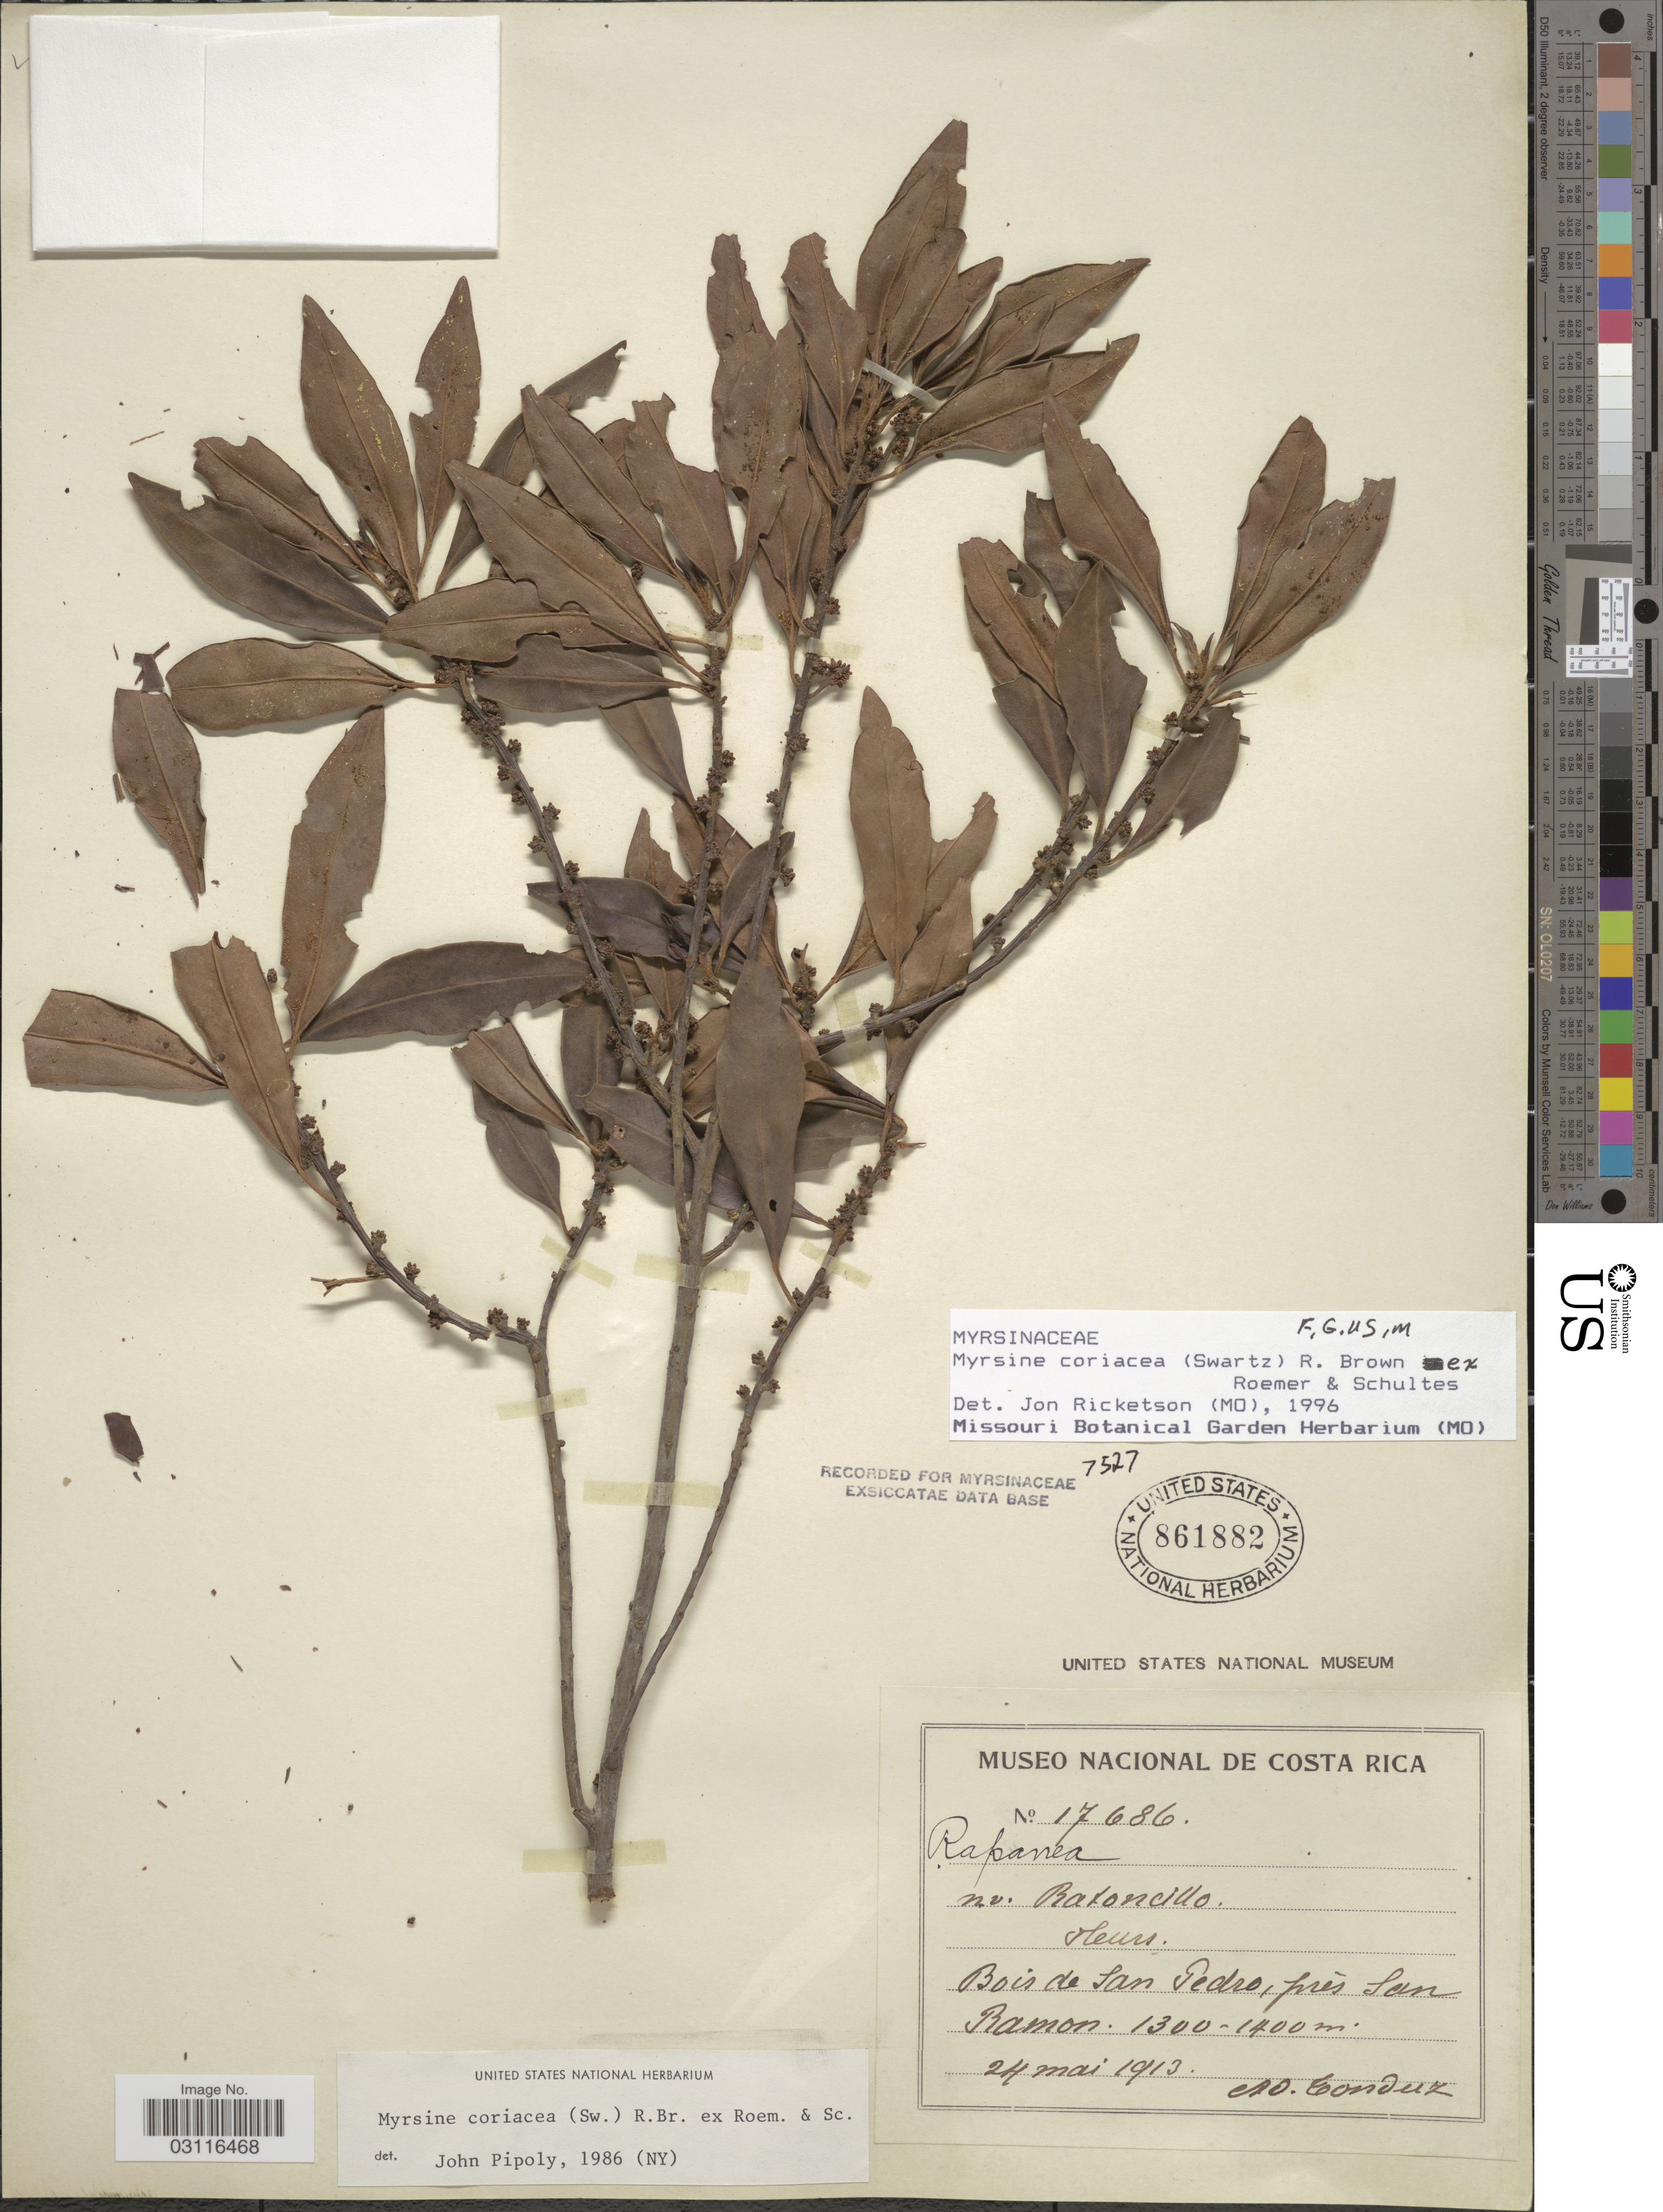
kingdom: Plantae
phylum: Tracheophyta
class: Magnoliopsida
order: Ericales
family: Primulaceae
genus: Myrsine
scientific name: Myrsine coriacea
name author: (Sw.) R. Br. ex Roem. & Schult.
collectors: A. Tonduz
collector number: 17686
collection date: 1913-05-24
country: Costa Rica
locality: Bois de San Pedro, prés San Ramon.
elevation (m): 1300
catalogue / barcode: US 861882